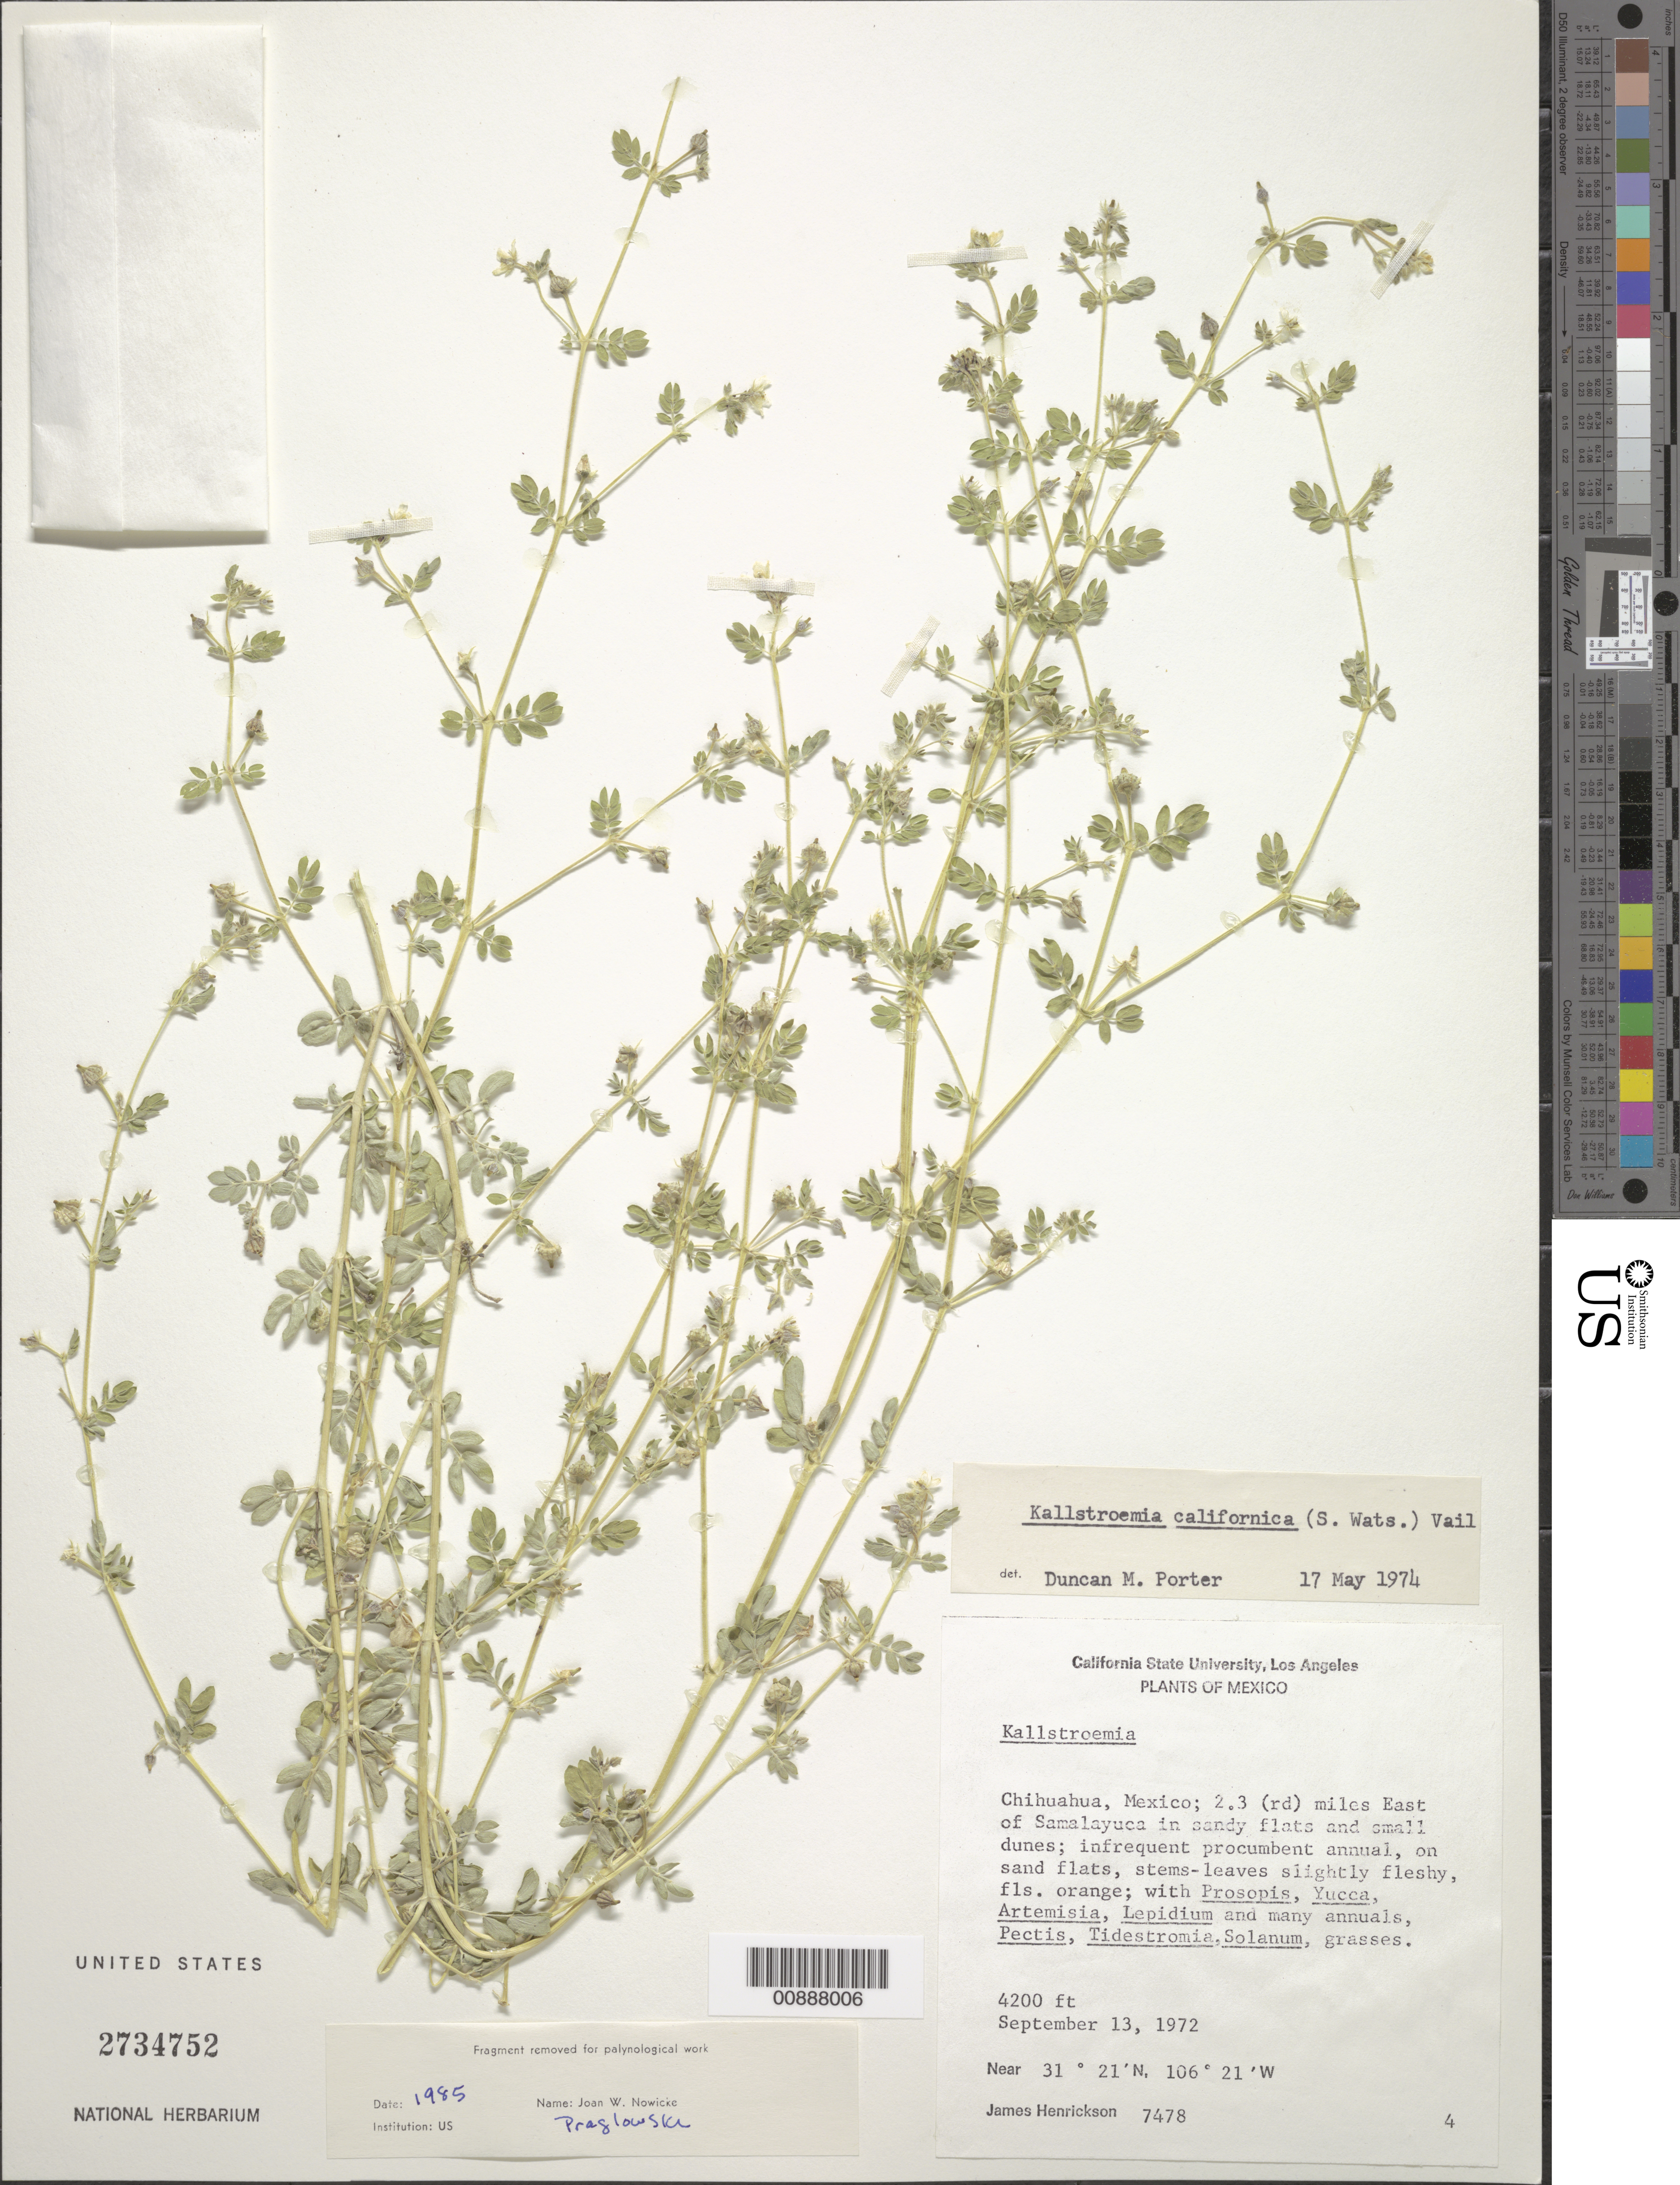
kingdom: Plantae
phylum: Tracheophyta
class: Magnoliopsida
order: Zygophyllales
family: Zygophyllaceae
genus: Kallstroemia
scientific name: Kallstroemia californica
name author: (S. Watson) Vail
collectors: J. Henrickson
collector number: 7478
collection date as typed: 13 Sep 1972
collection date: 1972-09-13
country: Mexico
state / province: Chihuahua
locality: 2.3 (rd) miles East of Samalayuca, Chihuahua.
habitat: In sandy flats and small dunes; w/Prosopis,Yucca, Artemisia, Lepidium and many annuals, Pectis, Tidestromia, Solanum, grasses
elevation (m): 1280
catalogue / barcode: US 2734752